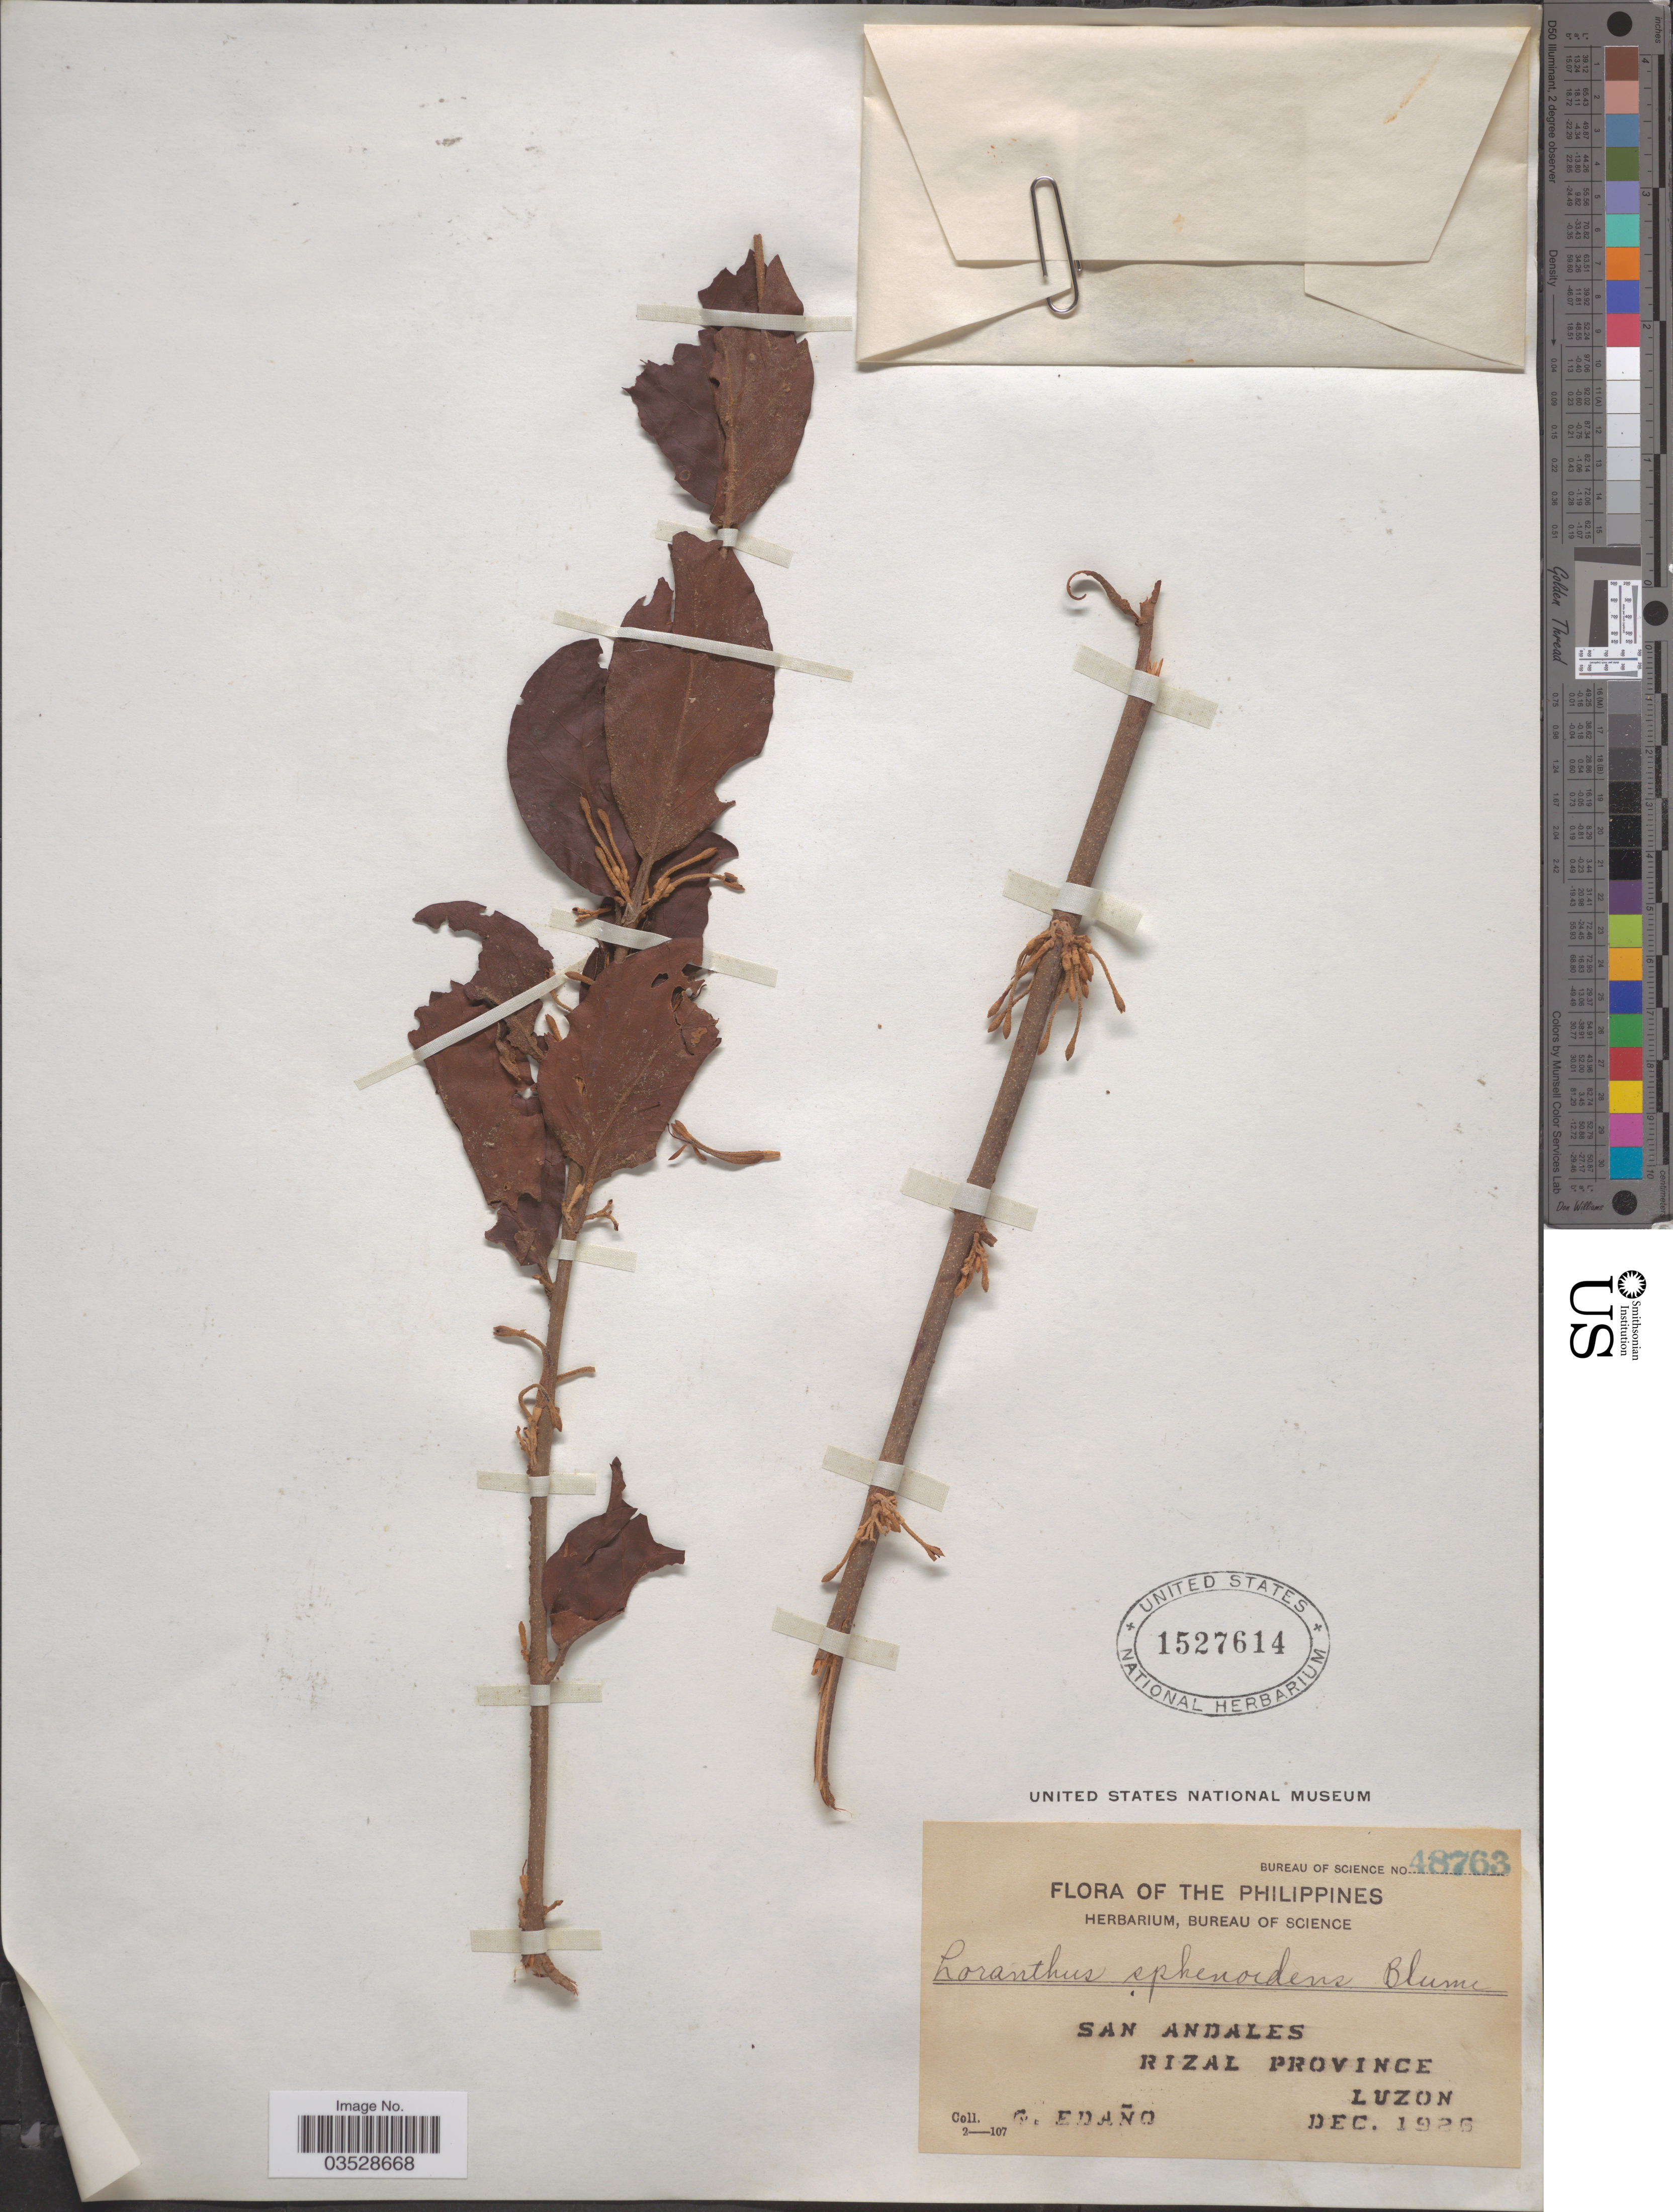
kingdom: Plantae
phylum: Tracheophyta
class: Magnoliopsida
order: Santalales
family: Loranthaceae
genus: Loranthus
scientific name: Loranthus sphenoideus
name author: Blume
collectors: G. Edaño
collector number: Bureau of Science 48763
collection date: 1926-12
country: Philippines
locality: San Andales. Rizal Province. Luzon.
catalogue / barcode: US 1527614